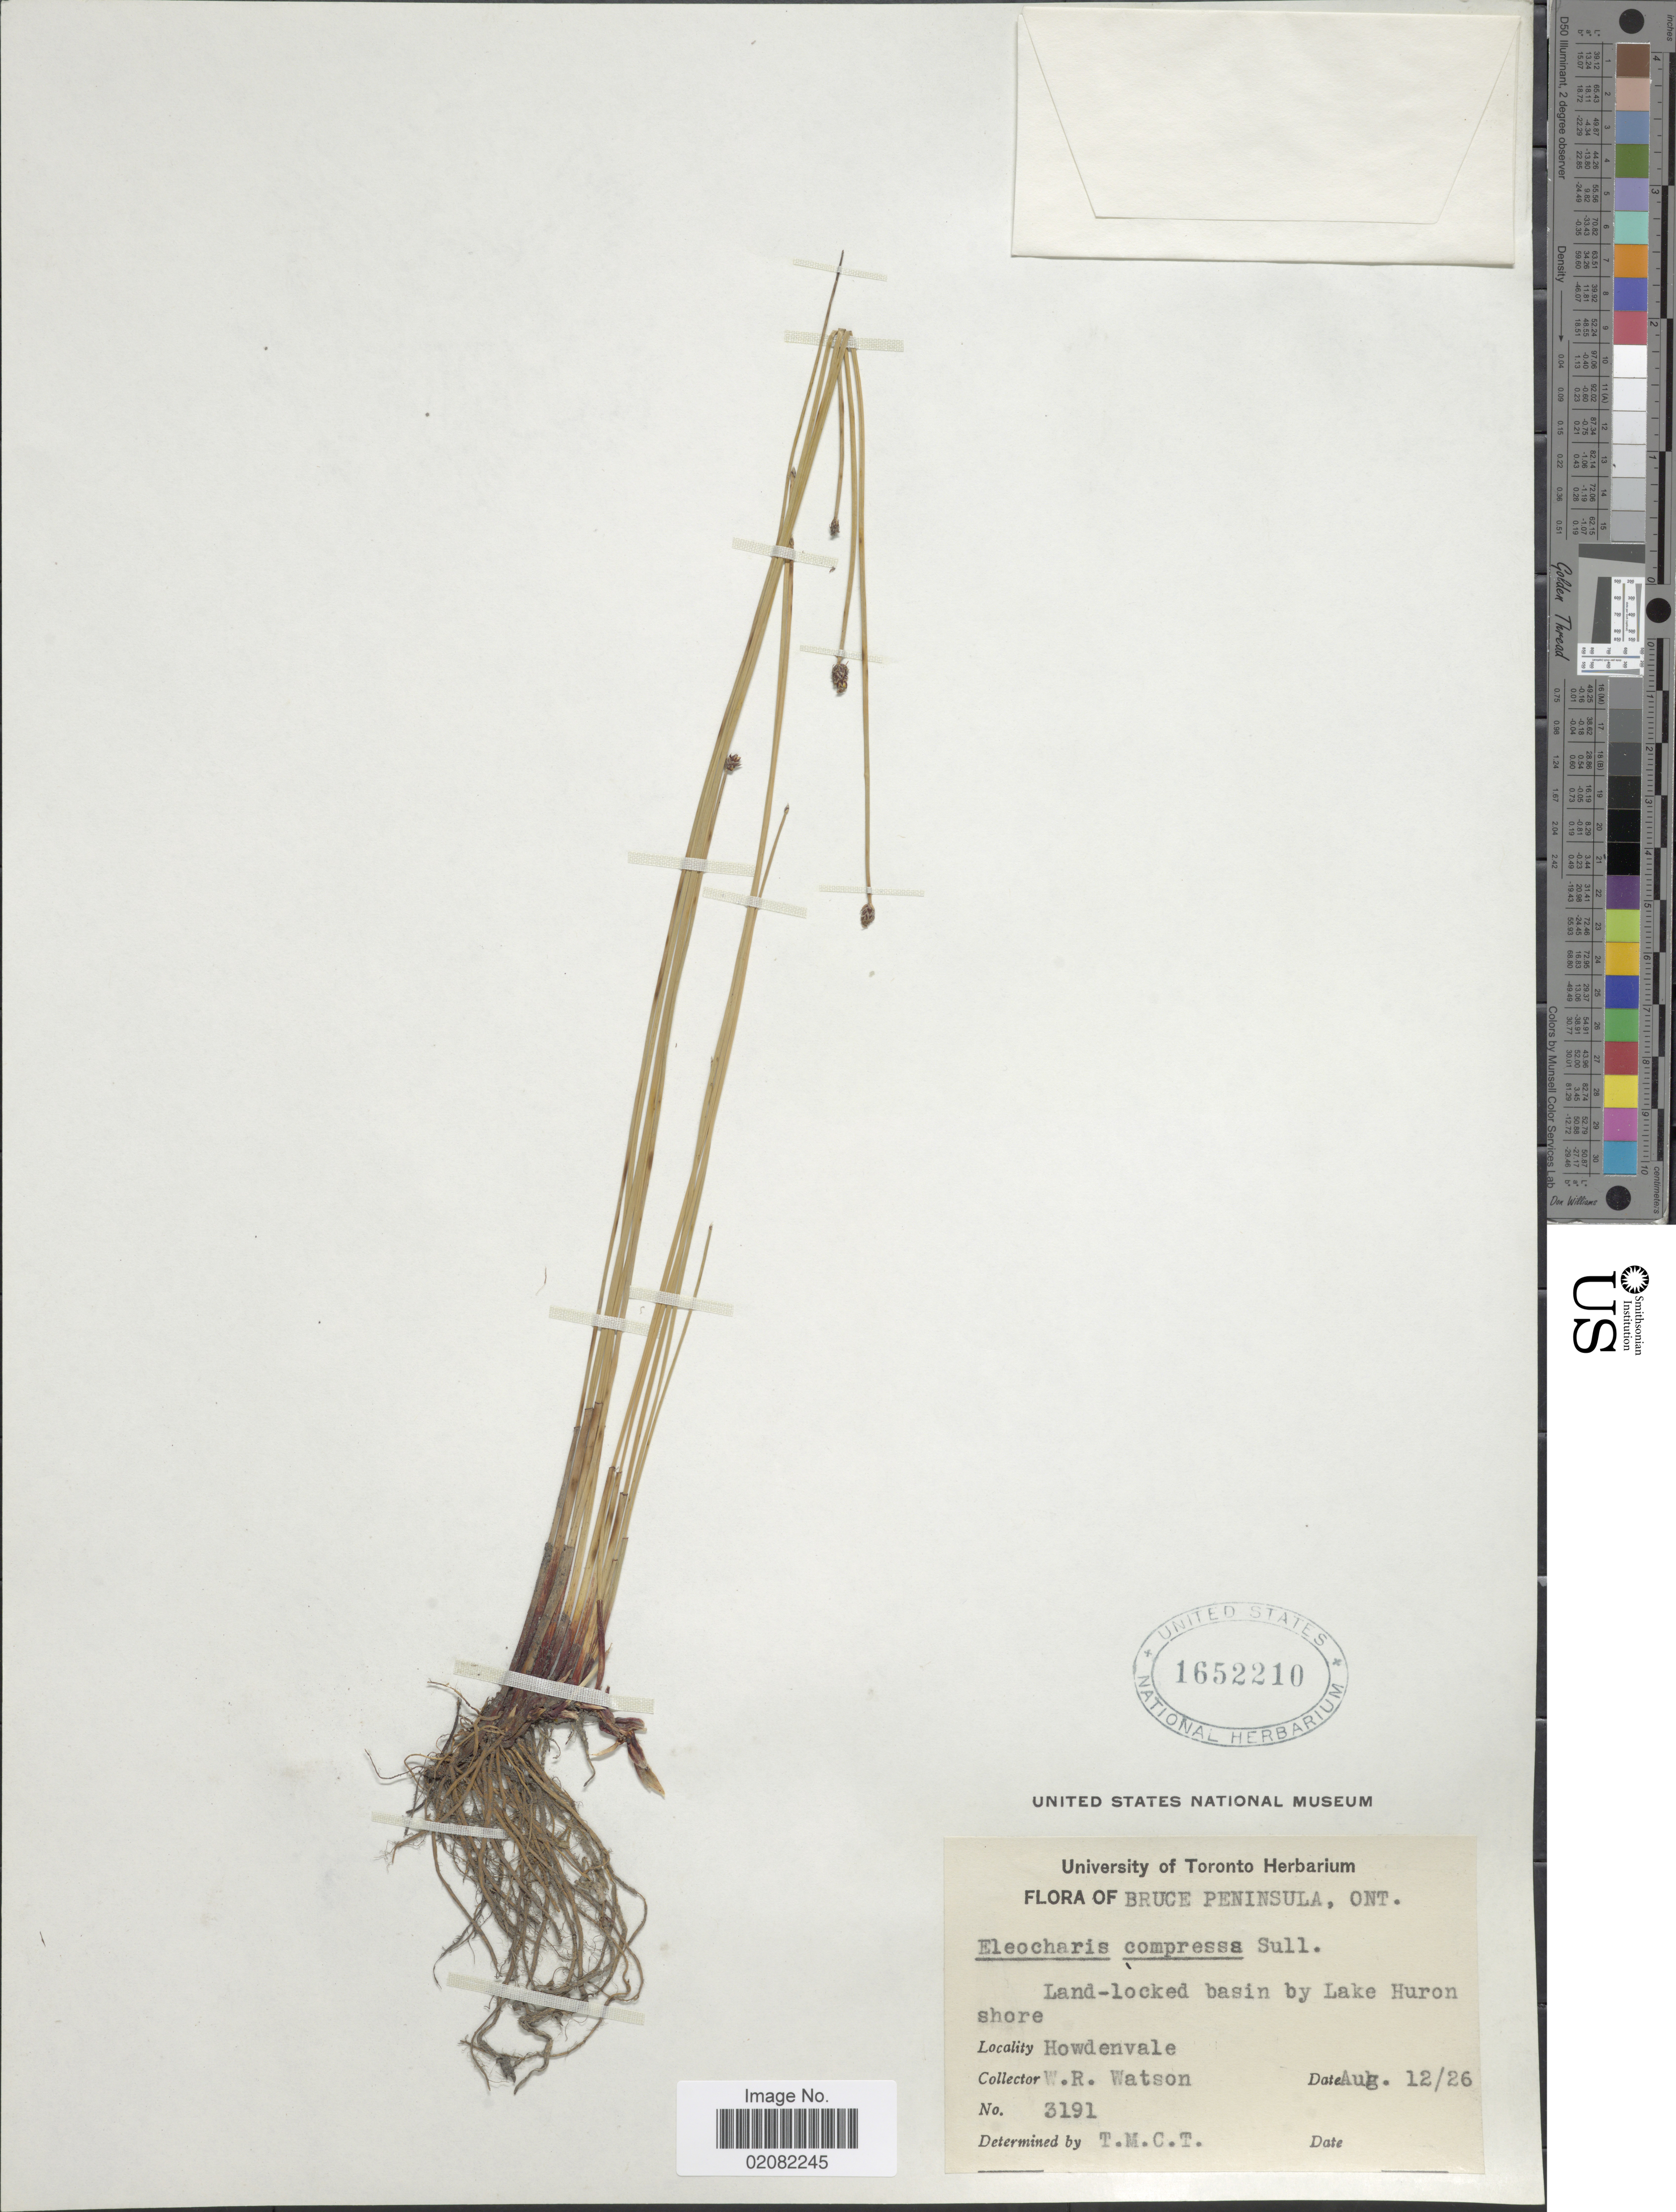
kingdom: Plantae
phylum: Tracheophyta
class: Liliopsida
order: Poales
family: Cyperaceae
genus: Eleocharis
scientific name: Eleocharis compressa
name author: Sull.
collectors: W. R. Watson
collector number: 3191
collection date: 1926-08-12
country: Canada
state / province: Ontario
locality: Bruce Peninsula, Howdenvale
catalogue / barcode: US 1652210